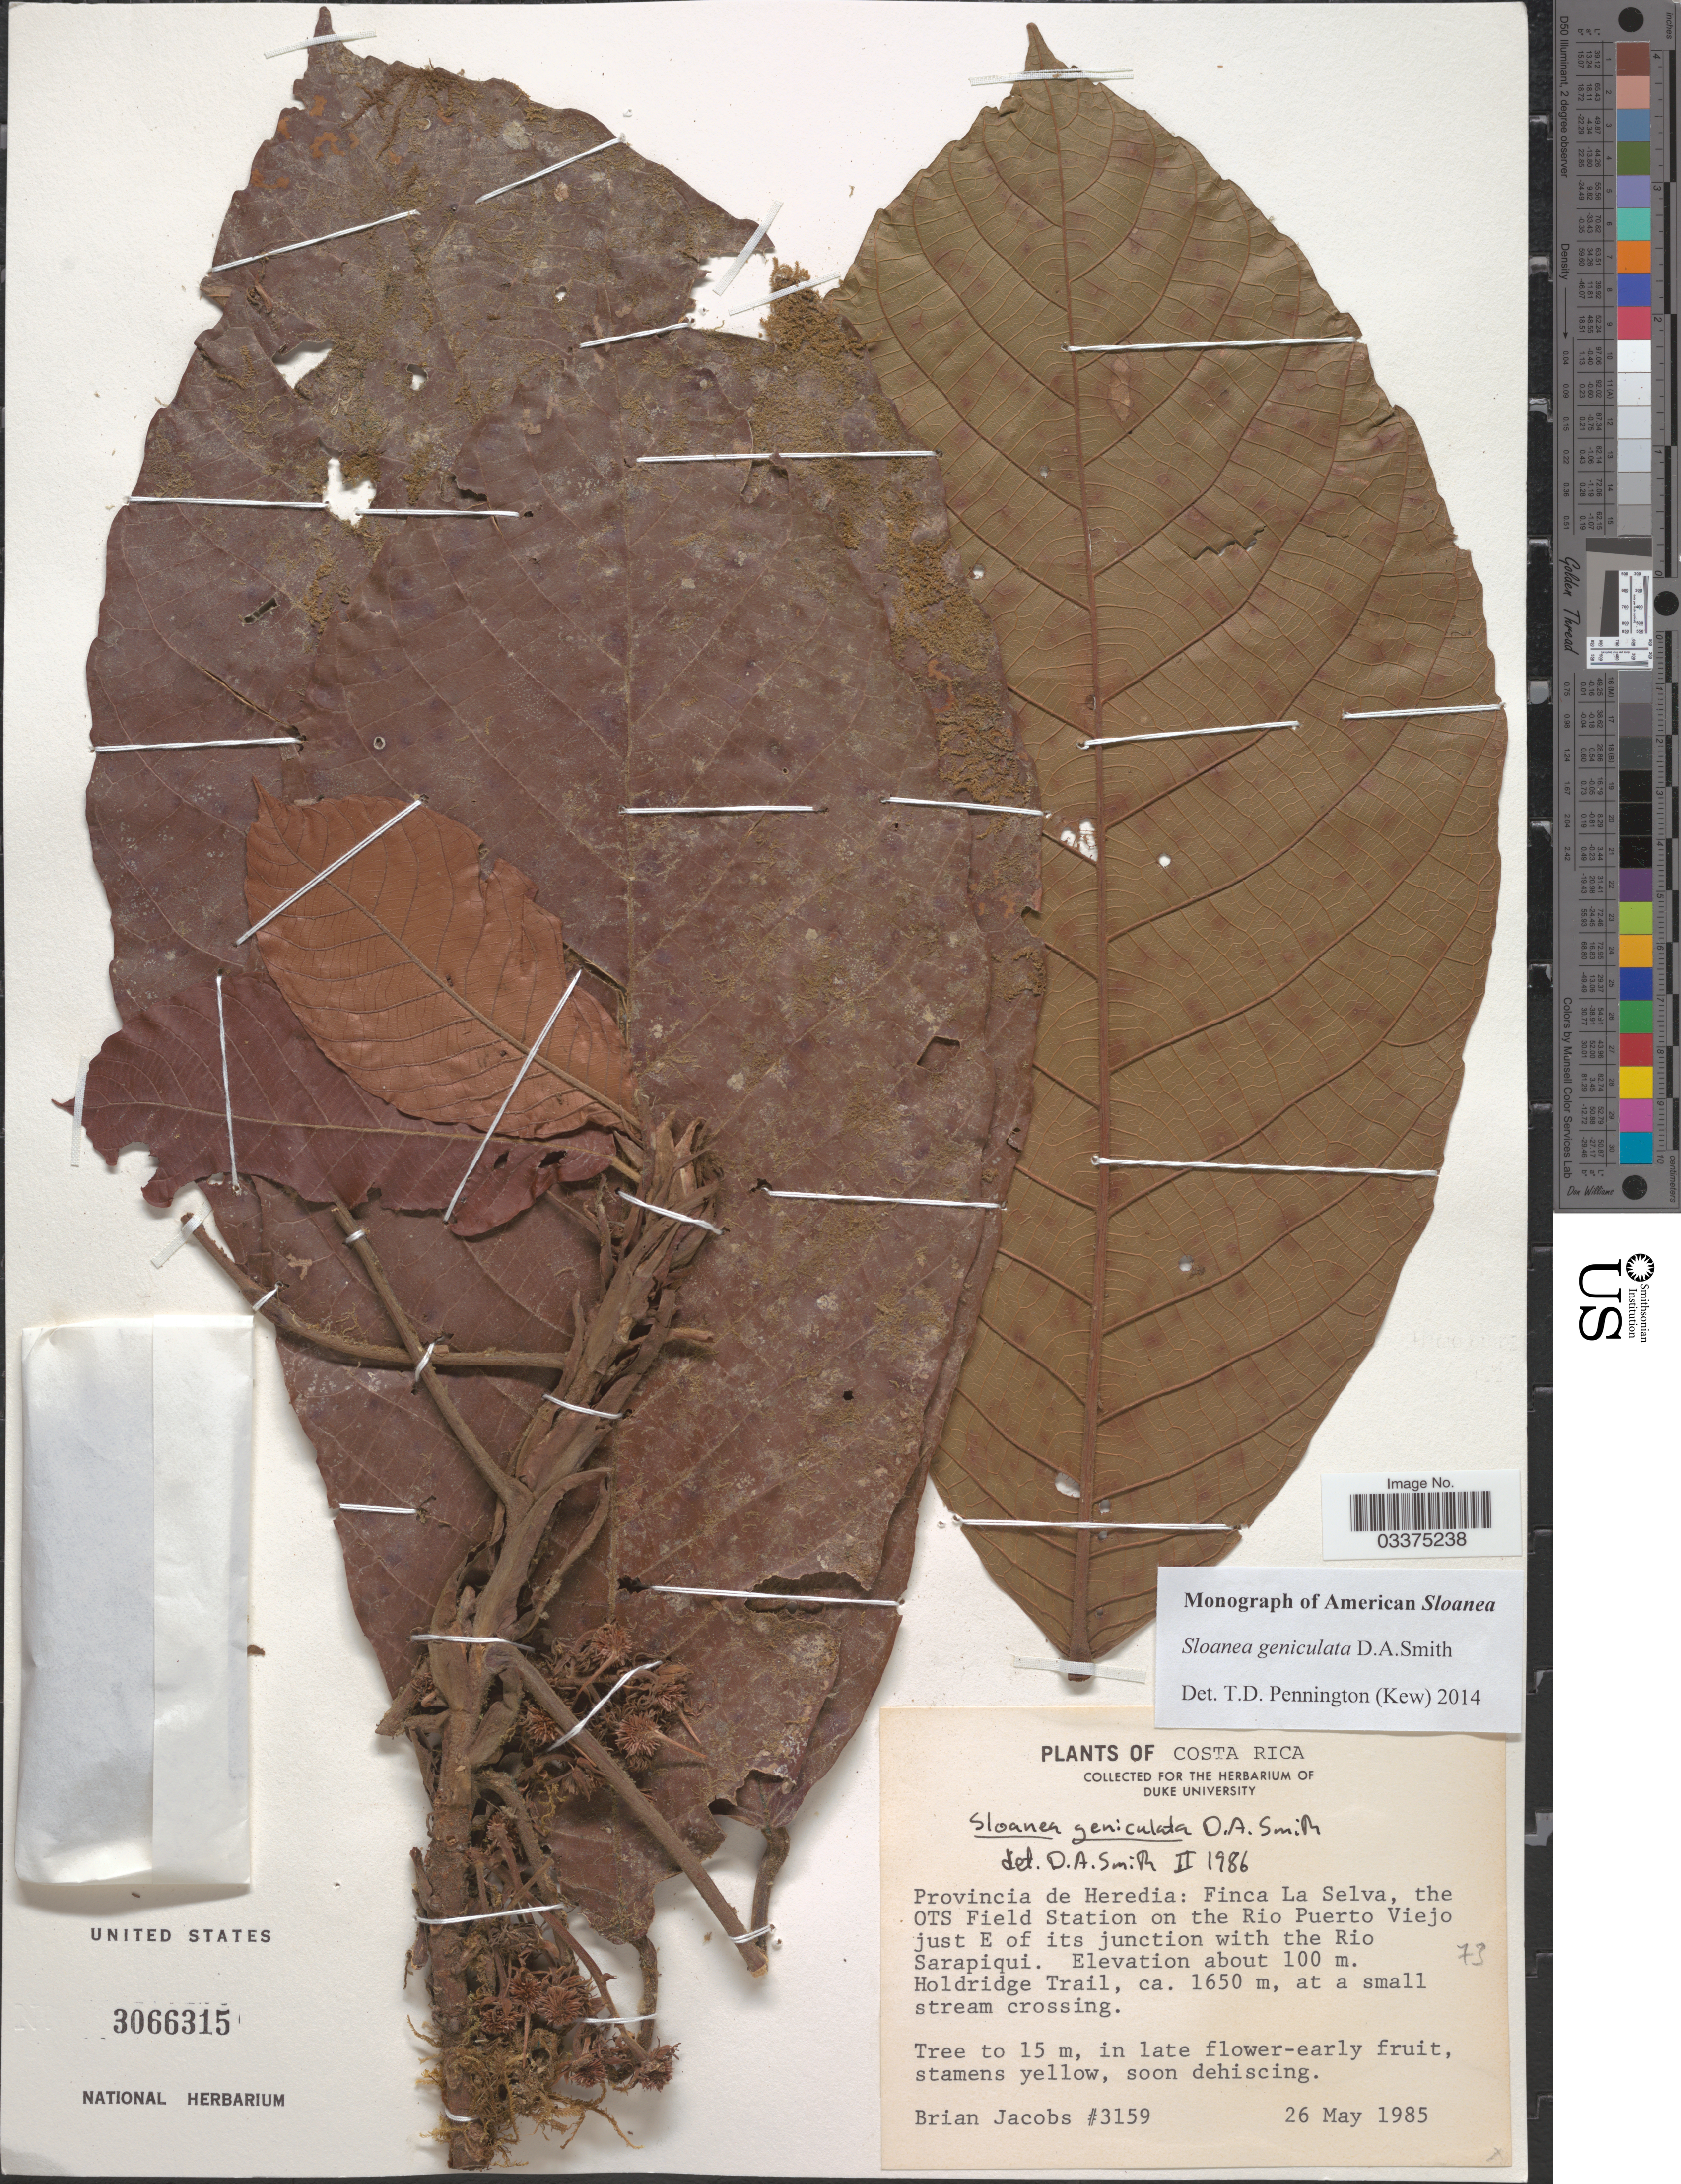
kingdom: Plantae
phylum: Tracheophyta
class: Magnoliopsida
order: Oxalidales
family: Elaeocarpaceae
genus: Sloanea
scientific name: Sloanea geniculata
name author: Dam. A. Sm.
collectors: B. Jacobs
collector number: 3159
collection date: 1985-05-26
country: Costa Rica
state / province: Heredia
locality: Finca La Selva, the OTS Field Station on the Río Puerto Viejo just E of its junction with the Río Sarapiquí. Holdrigde Trail, ca. 1650 m, at a small crossing.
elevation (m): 100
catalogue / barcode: US 3066315